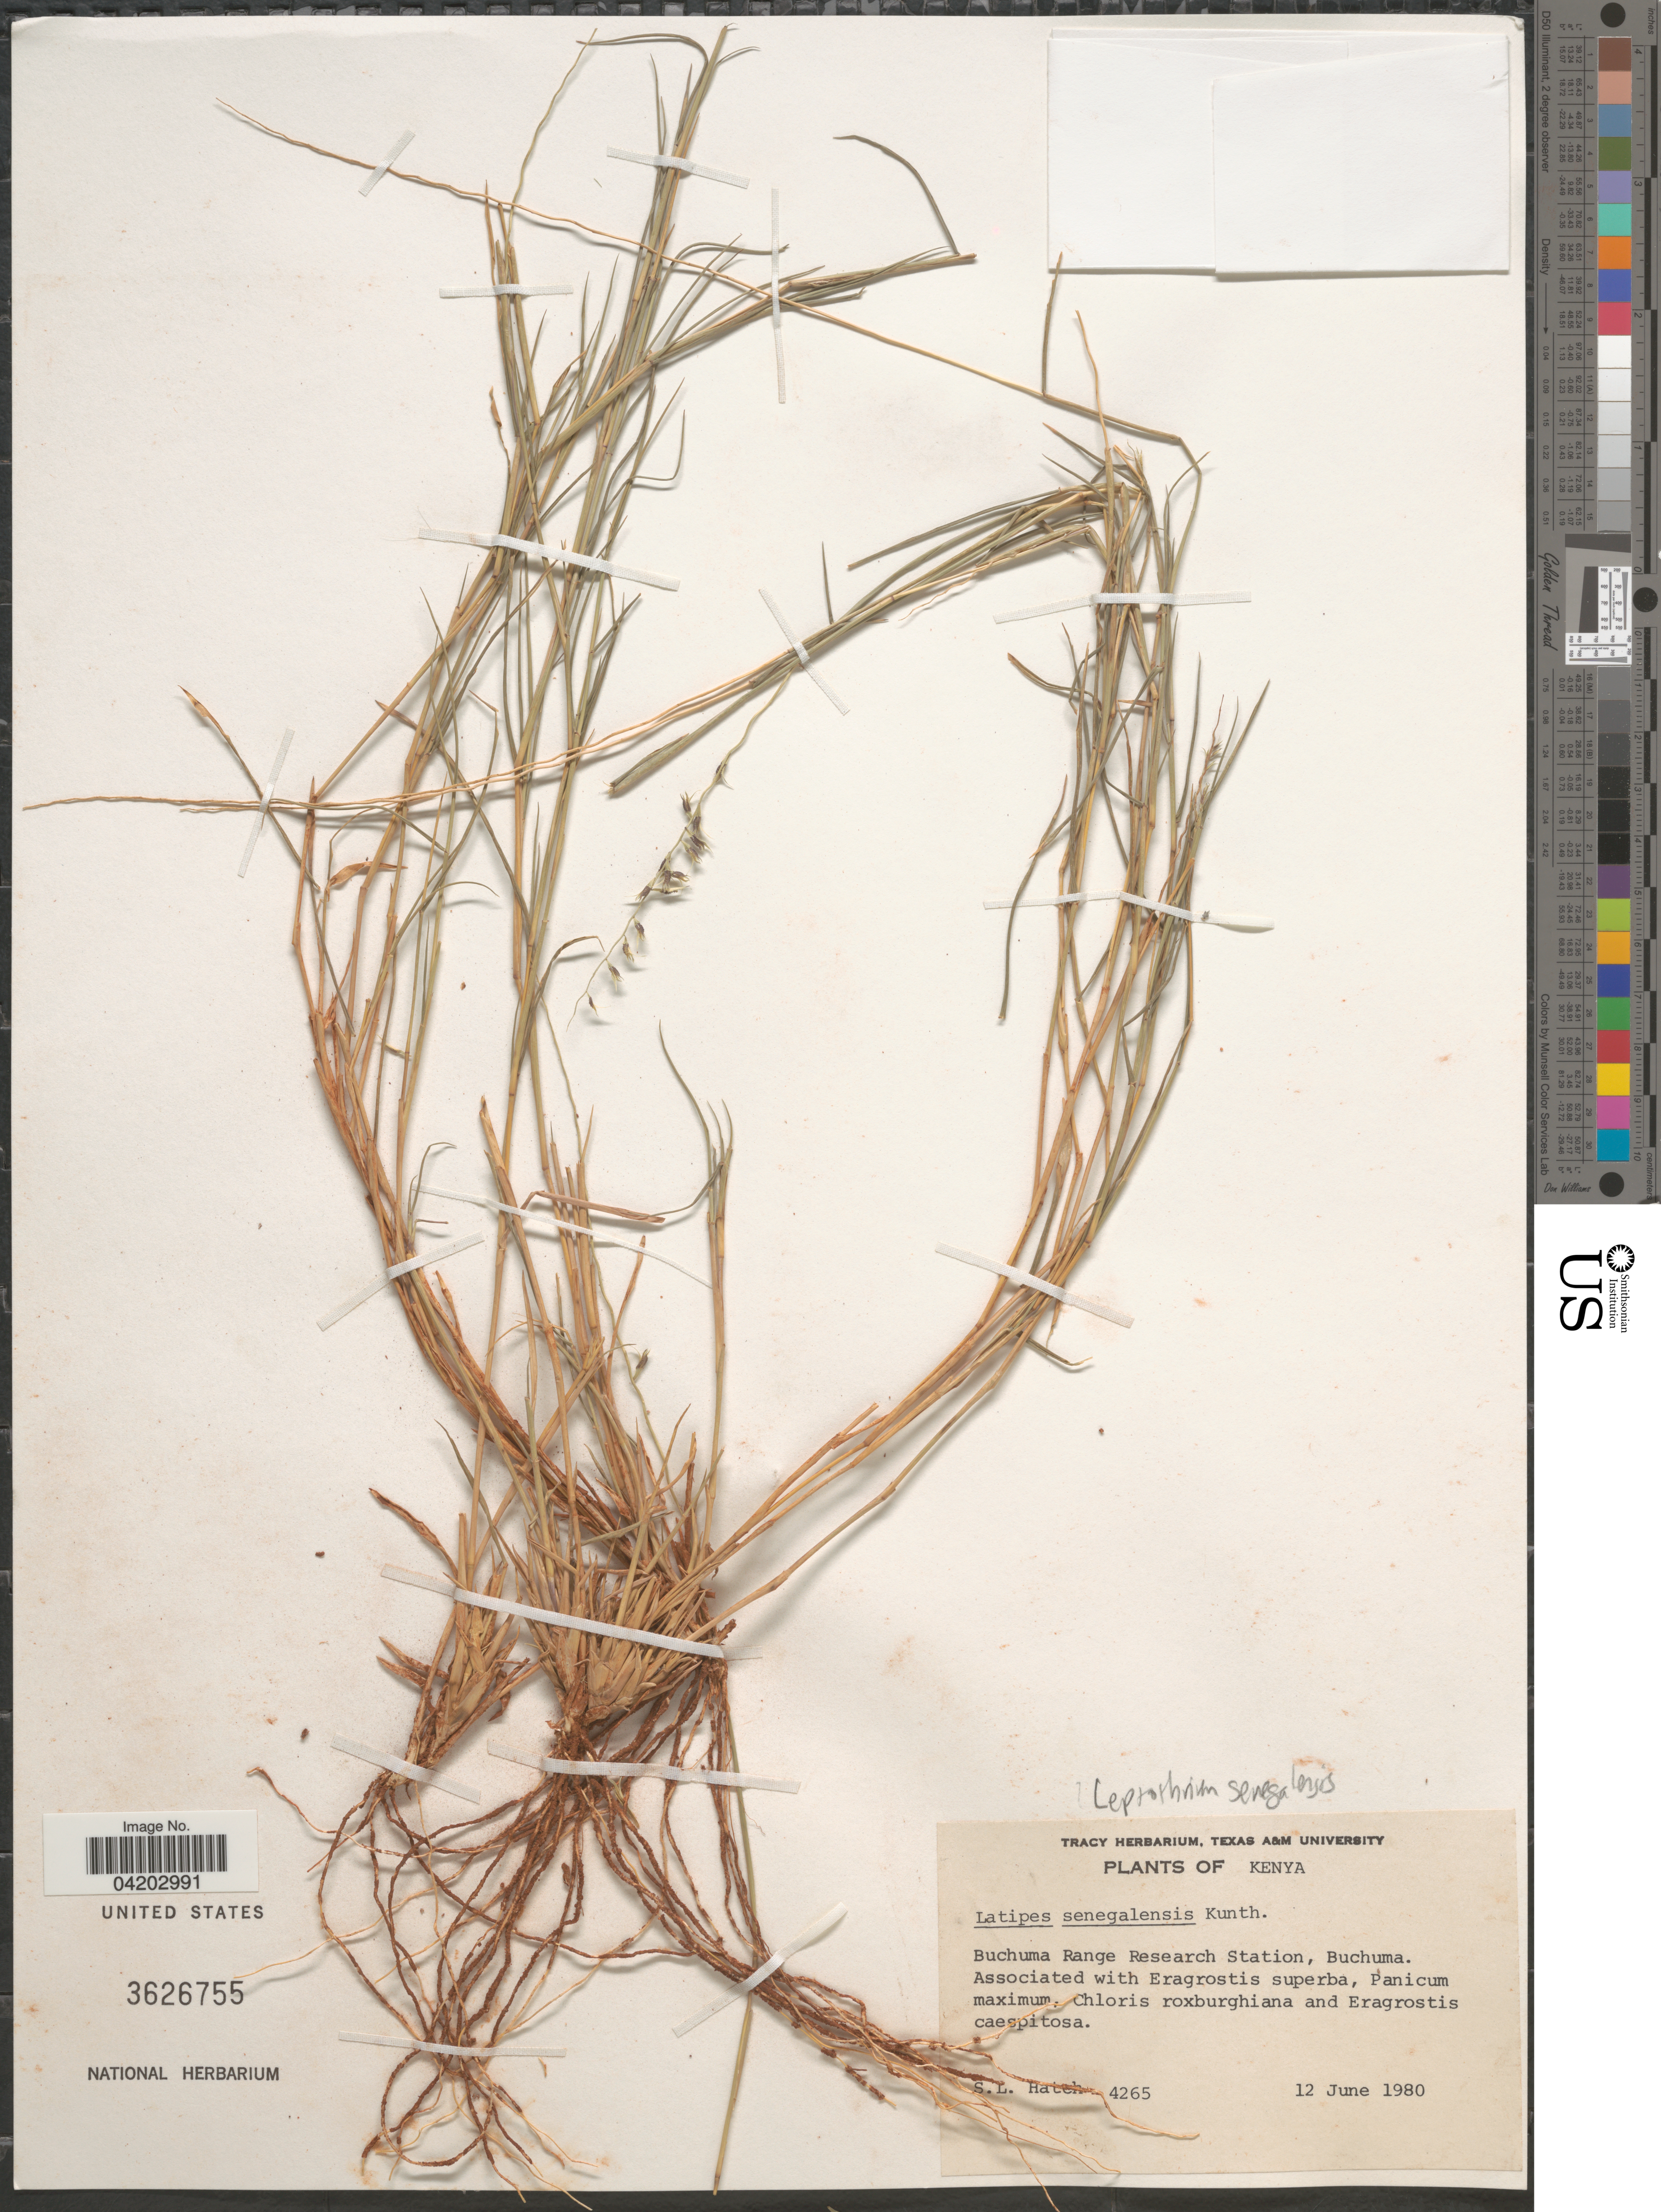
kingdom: Plantae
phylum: Tracheophyta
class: Liliopsida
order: Poales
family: Poaceae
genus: Leptothrium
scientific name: Leptothrium senegalense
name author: (Kunth) Clayton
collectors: S. Hatch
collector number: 4265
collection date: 1980-06-12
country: Kenya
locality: Buchuma Range Research Station, Buchuma.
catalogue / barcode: US 3626755